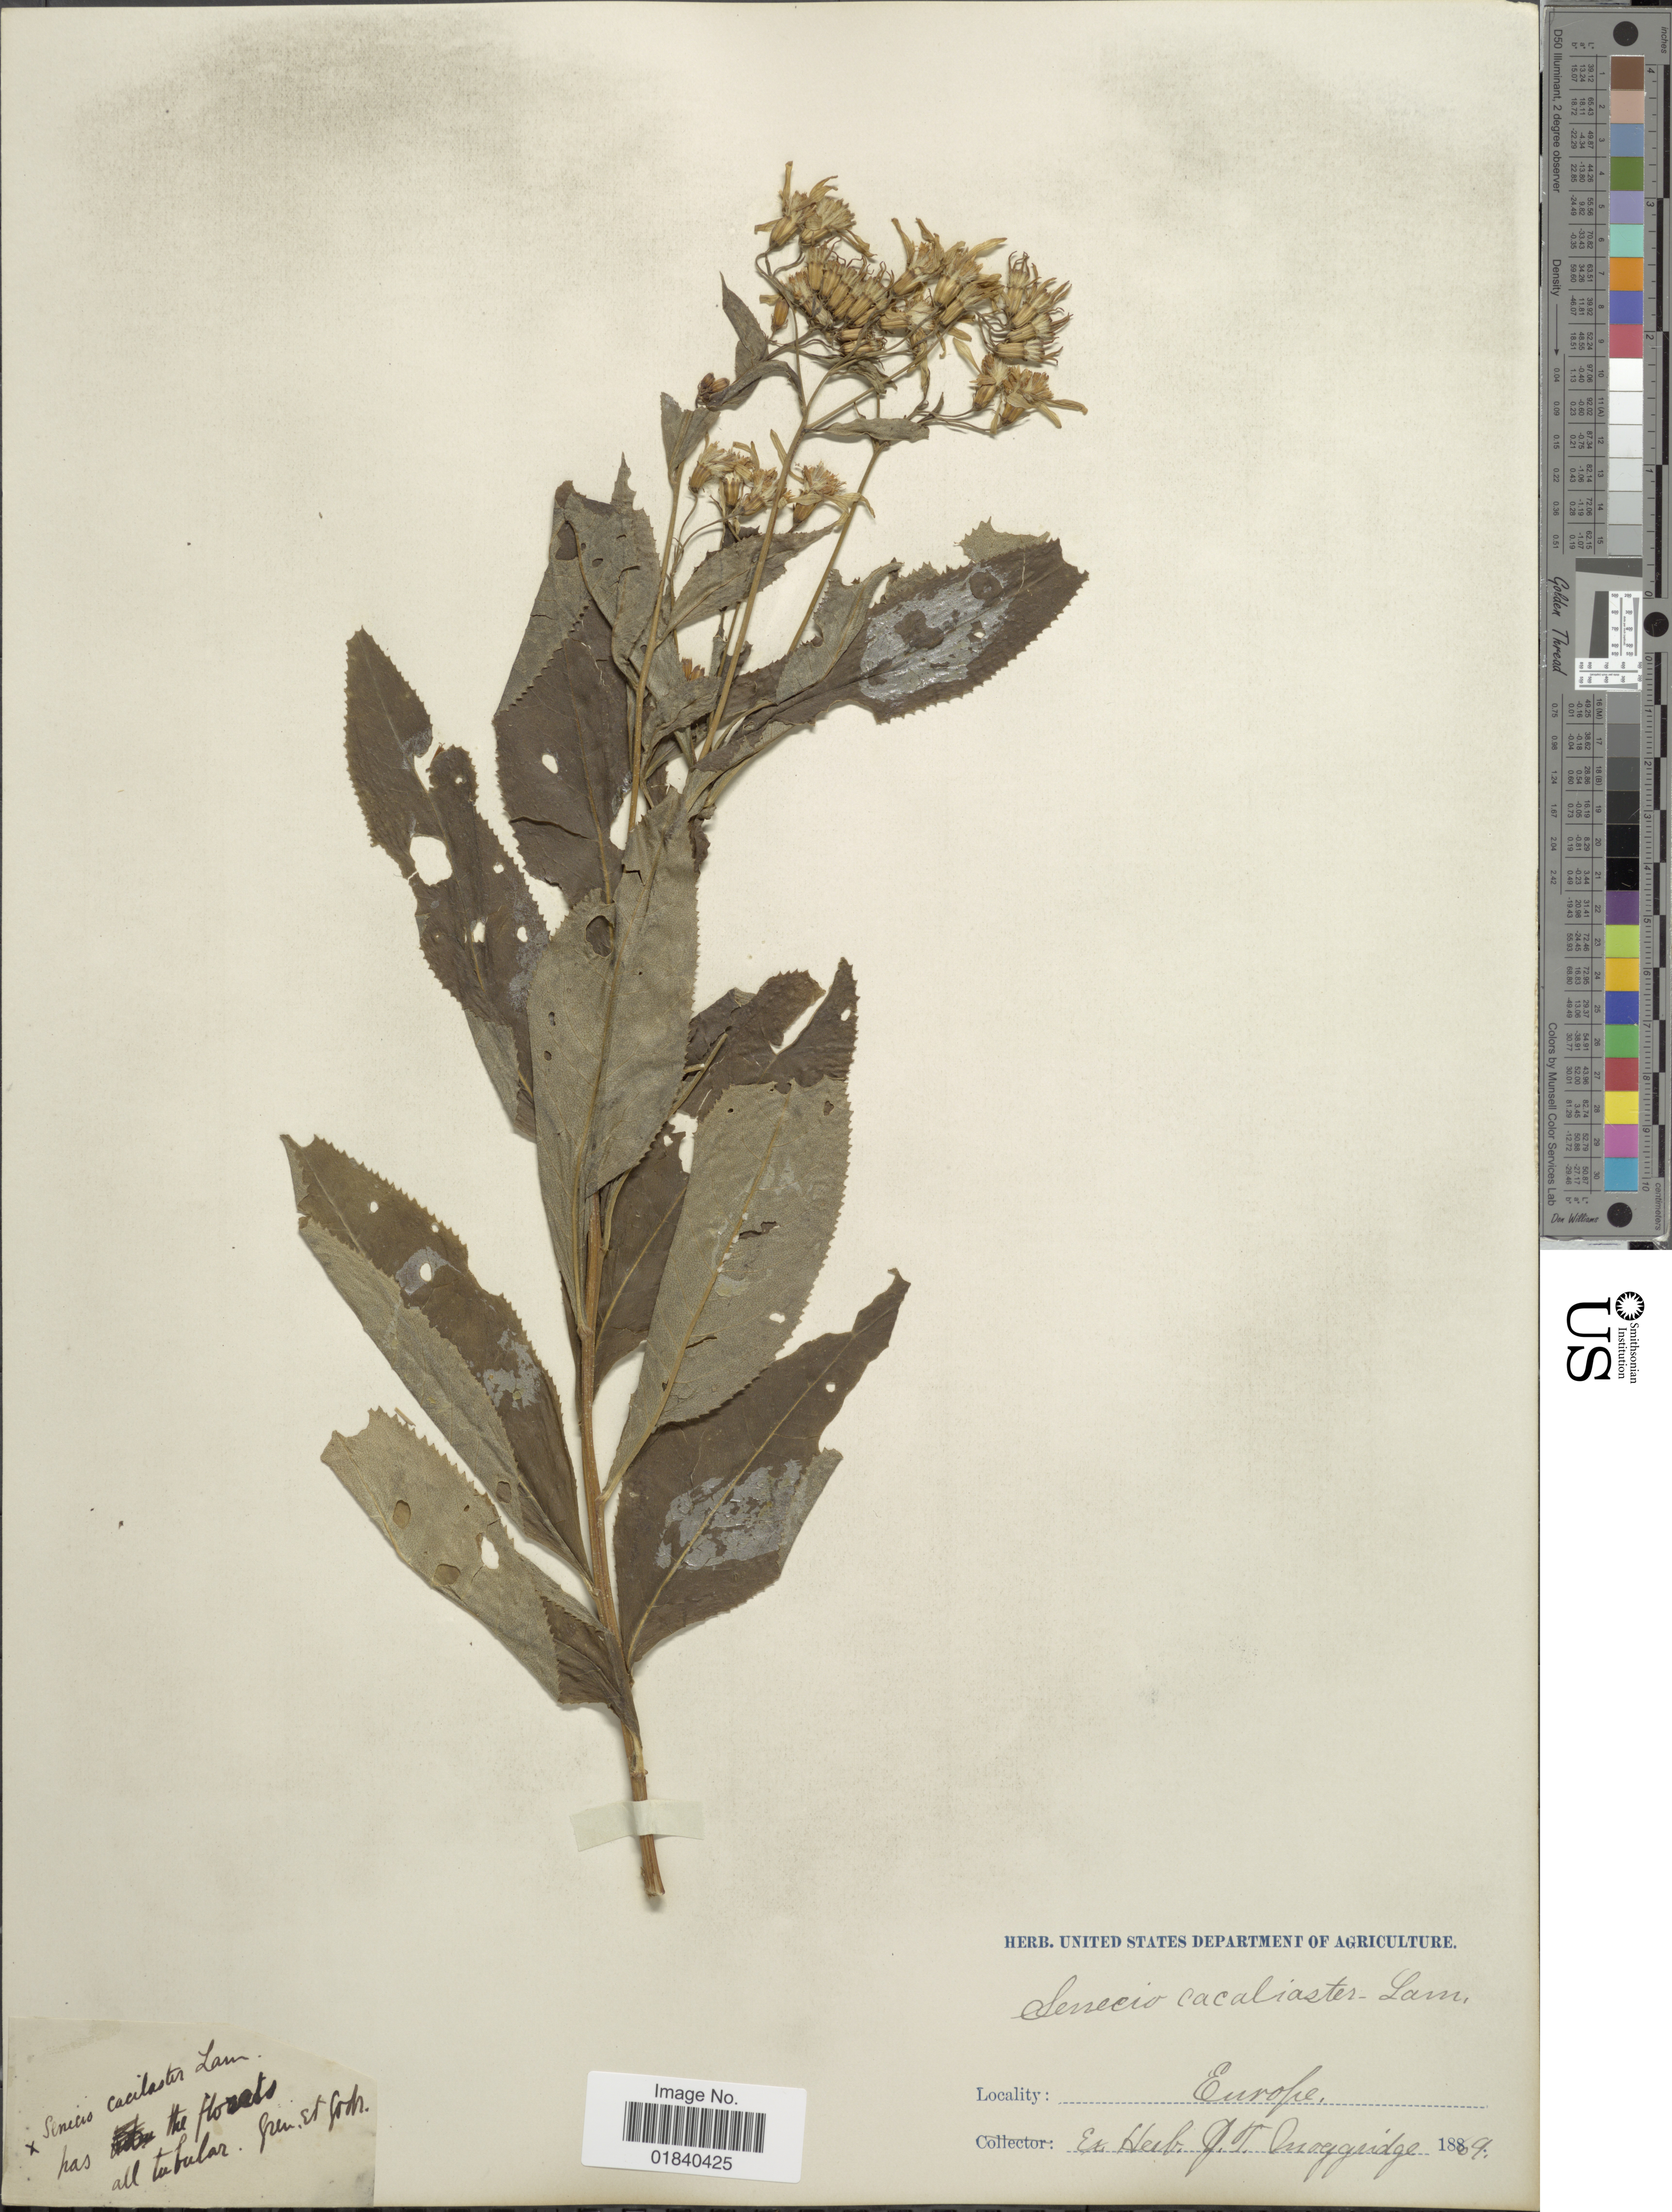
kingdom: Plantae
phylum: Tracheophyta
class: Magnoliopsida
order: Asterales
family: Asteraceae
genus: Senecio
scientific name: Senecio cacaliaster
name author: Lam.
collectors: ex herb. J.T. Moggridge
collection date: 1869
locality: Europe